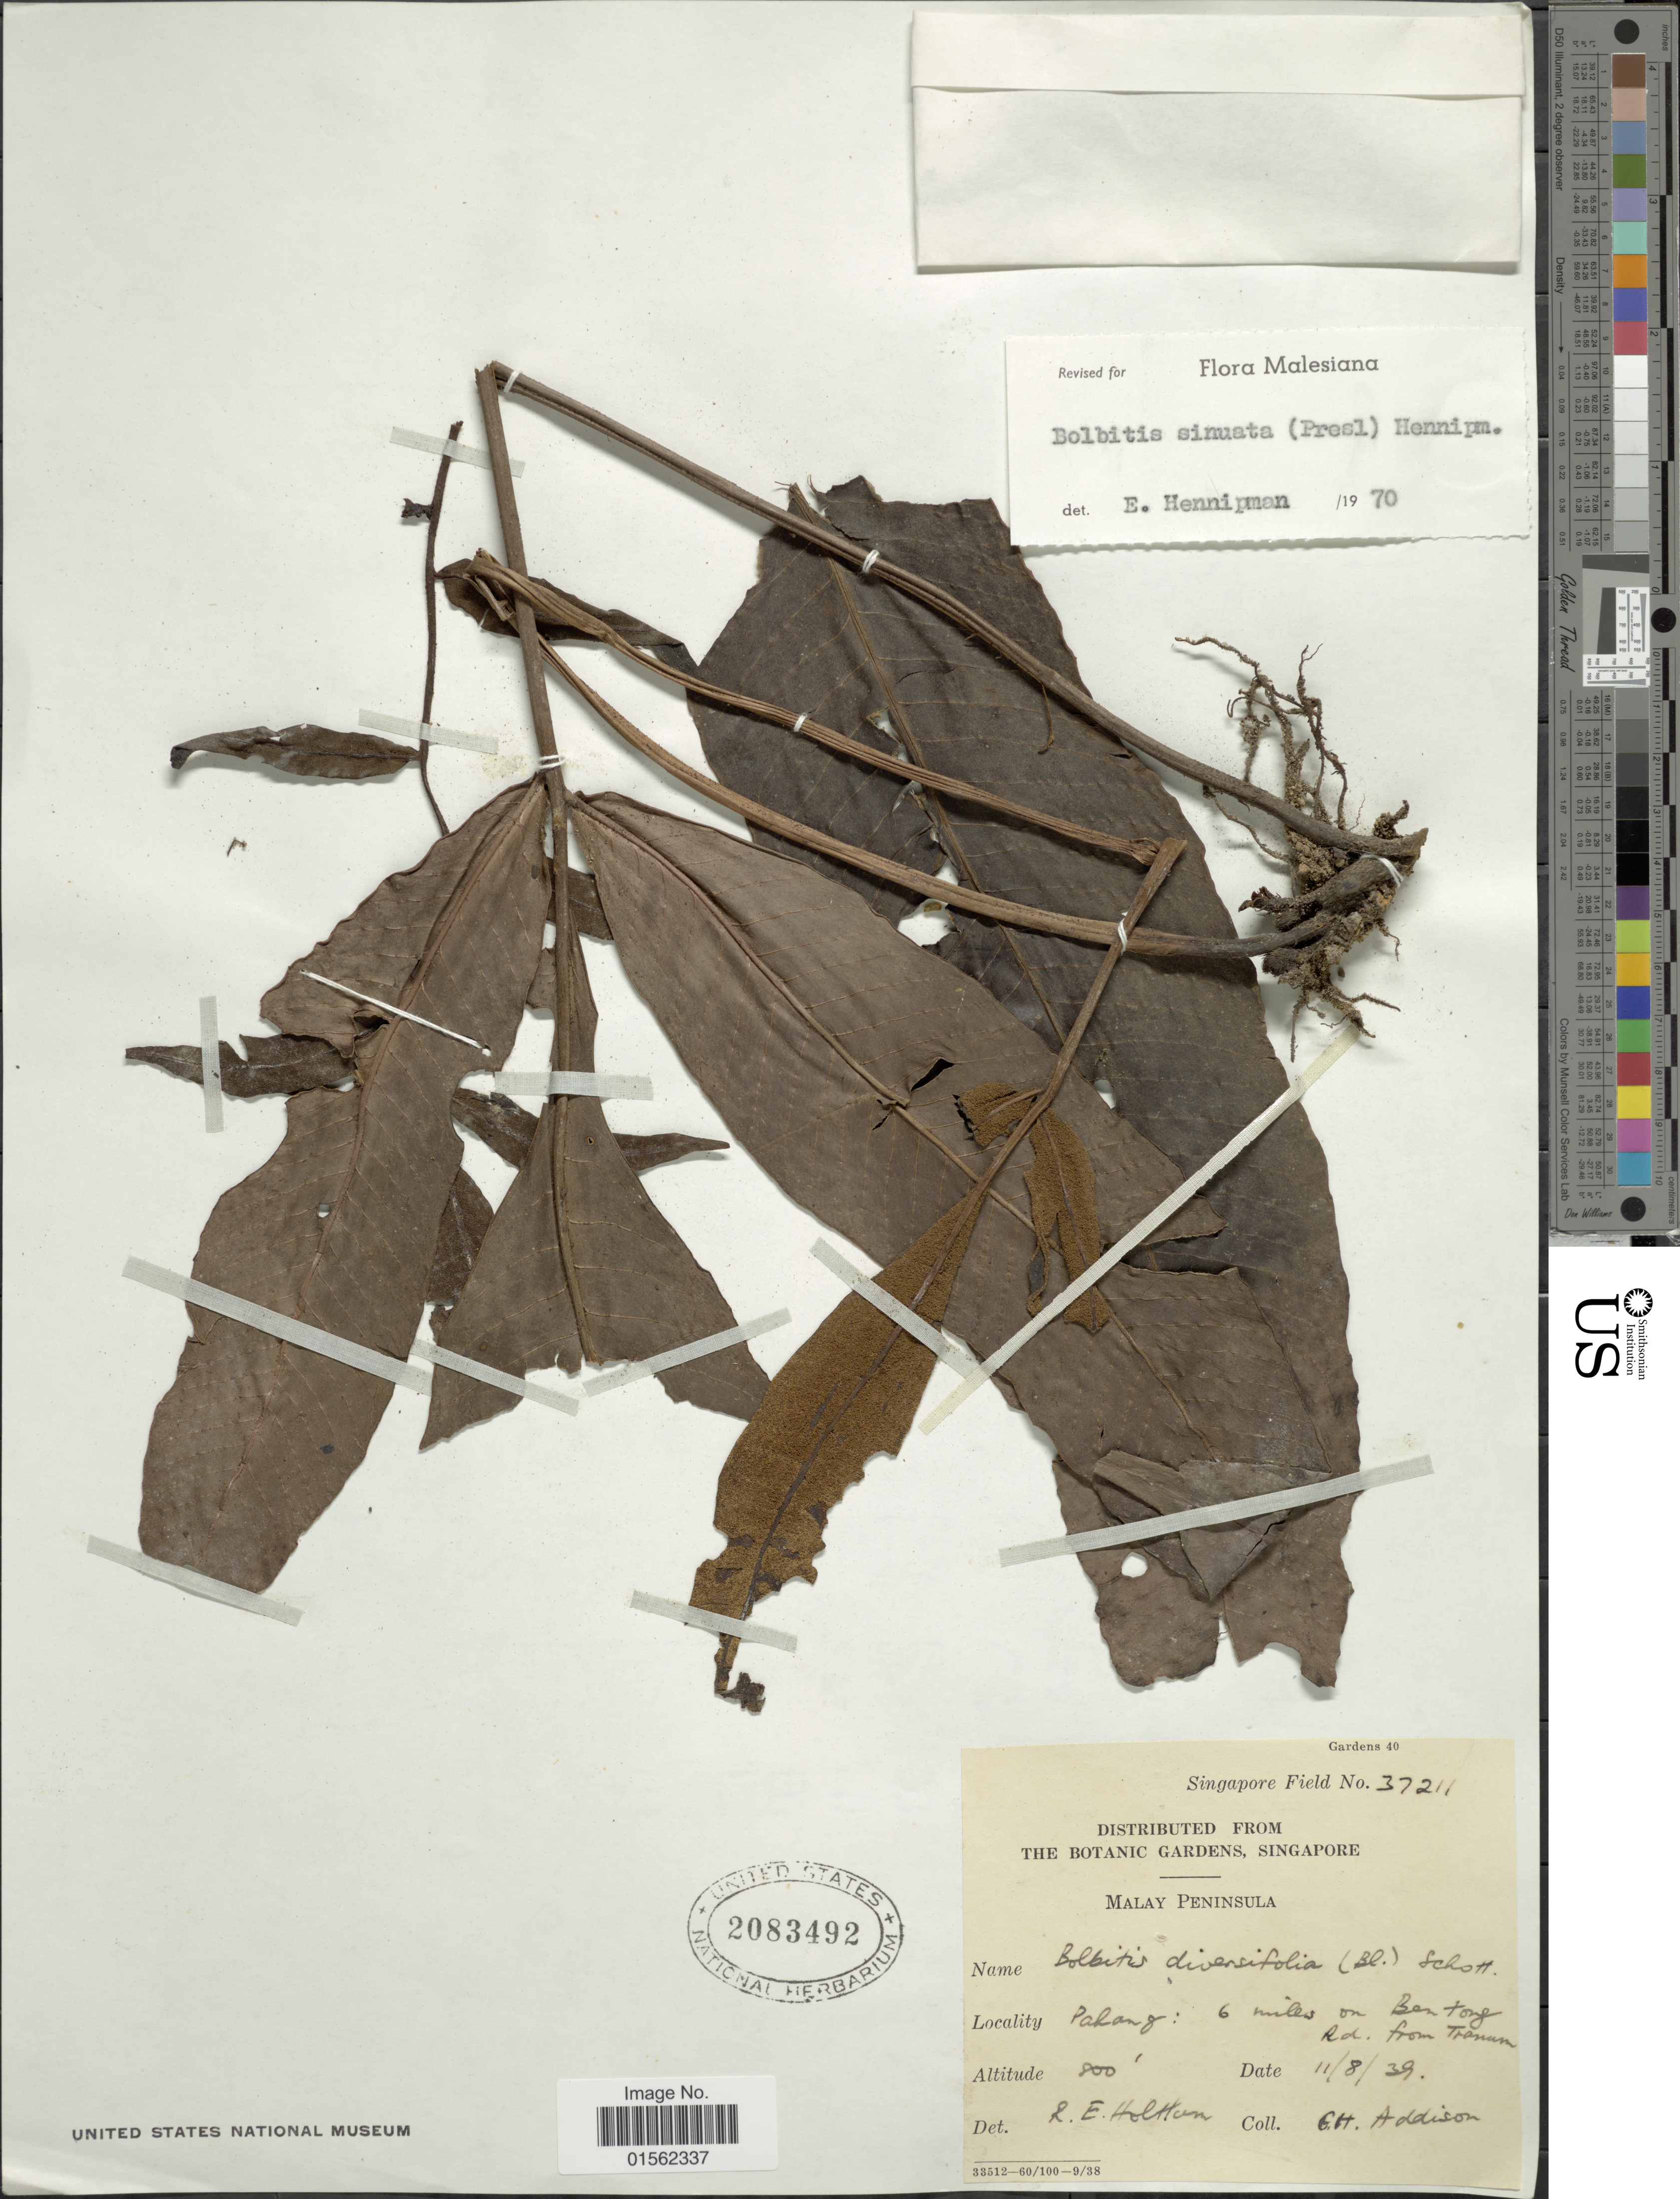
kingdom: Plantae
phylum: Tracheophyta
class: Polypodiopsida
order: Polypodiales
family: Dryopteridaceae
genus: Bolbitis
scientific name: Bolbitis sinuata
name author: (C. Presl) Hennipman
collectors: G. Addison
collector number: Singapore Field 37211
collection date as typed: Transcribed d/m/y: 11/8/39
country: Malaysia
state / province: Pahang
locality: Malay Peninsula, Pahang: 6 miles on Bentong rd. from Traman [interpreted]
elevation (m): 244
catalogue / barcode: US 2083492